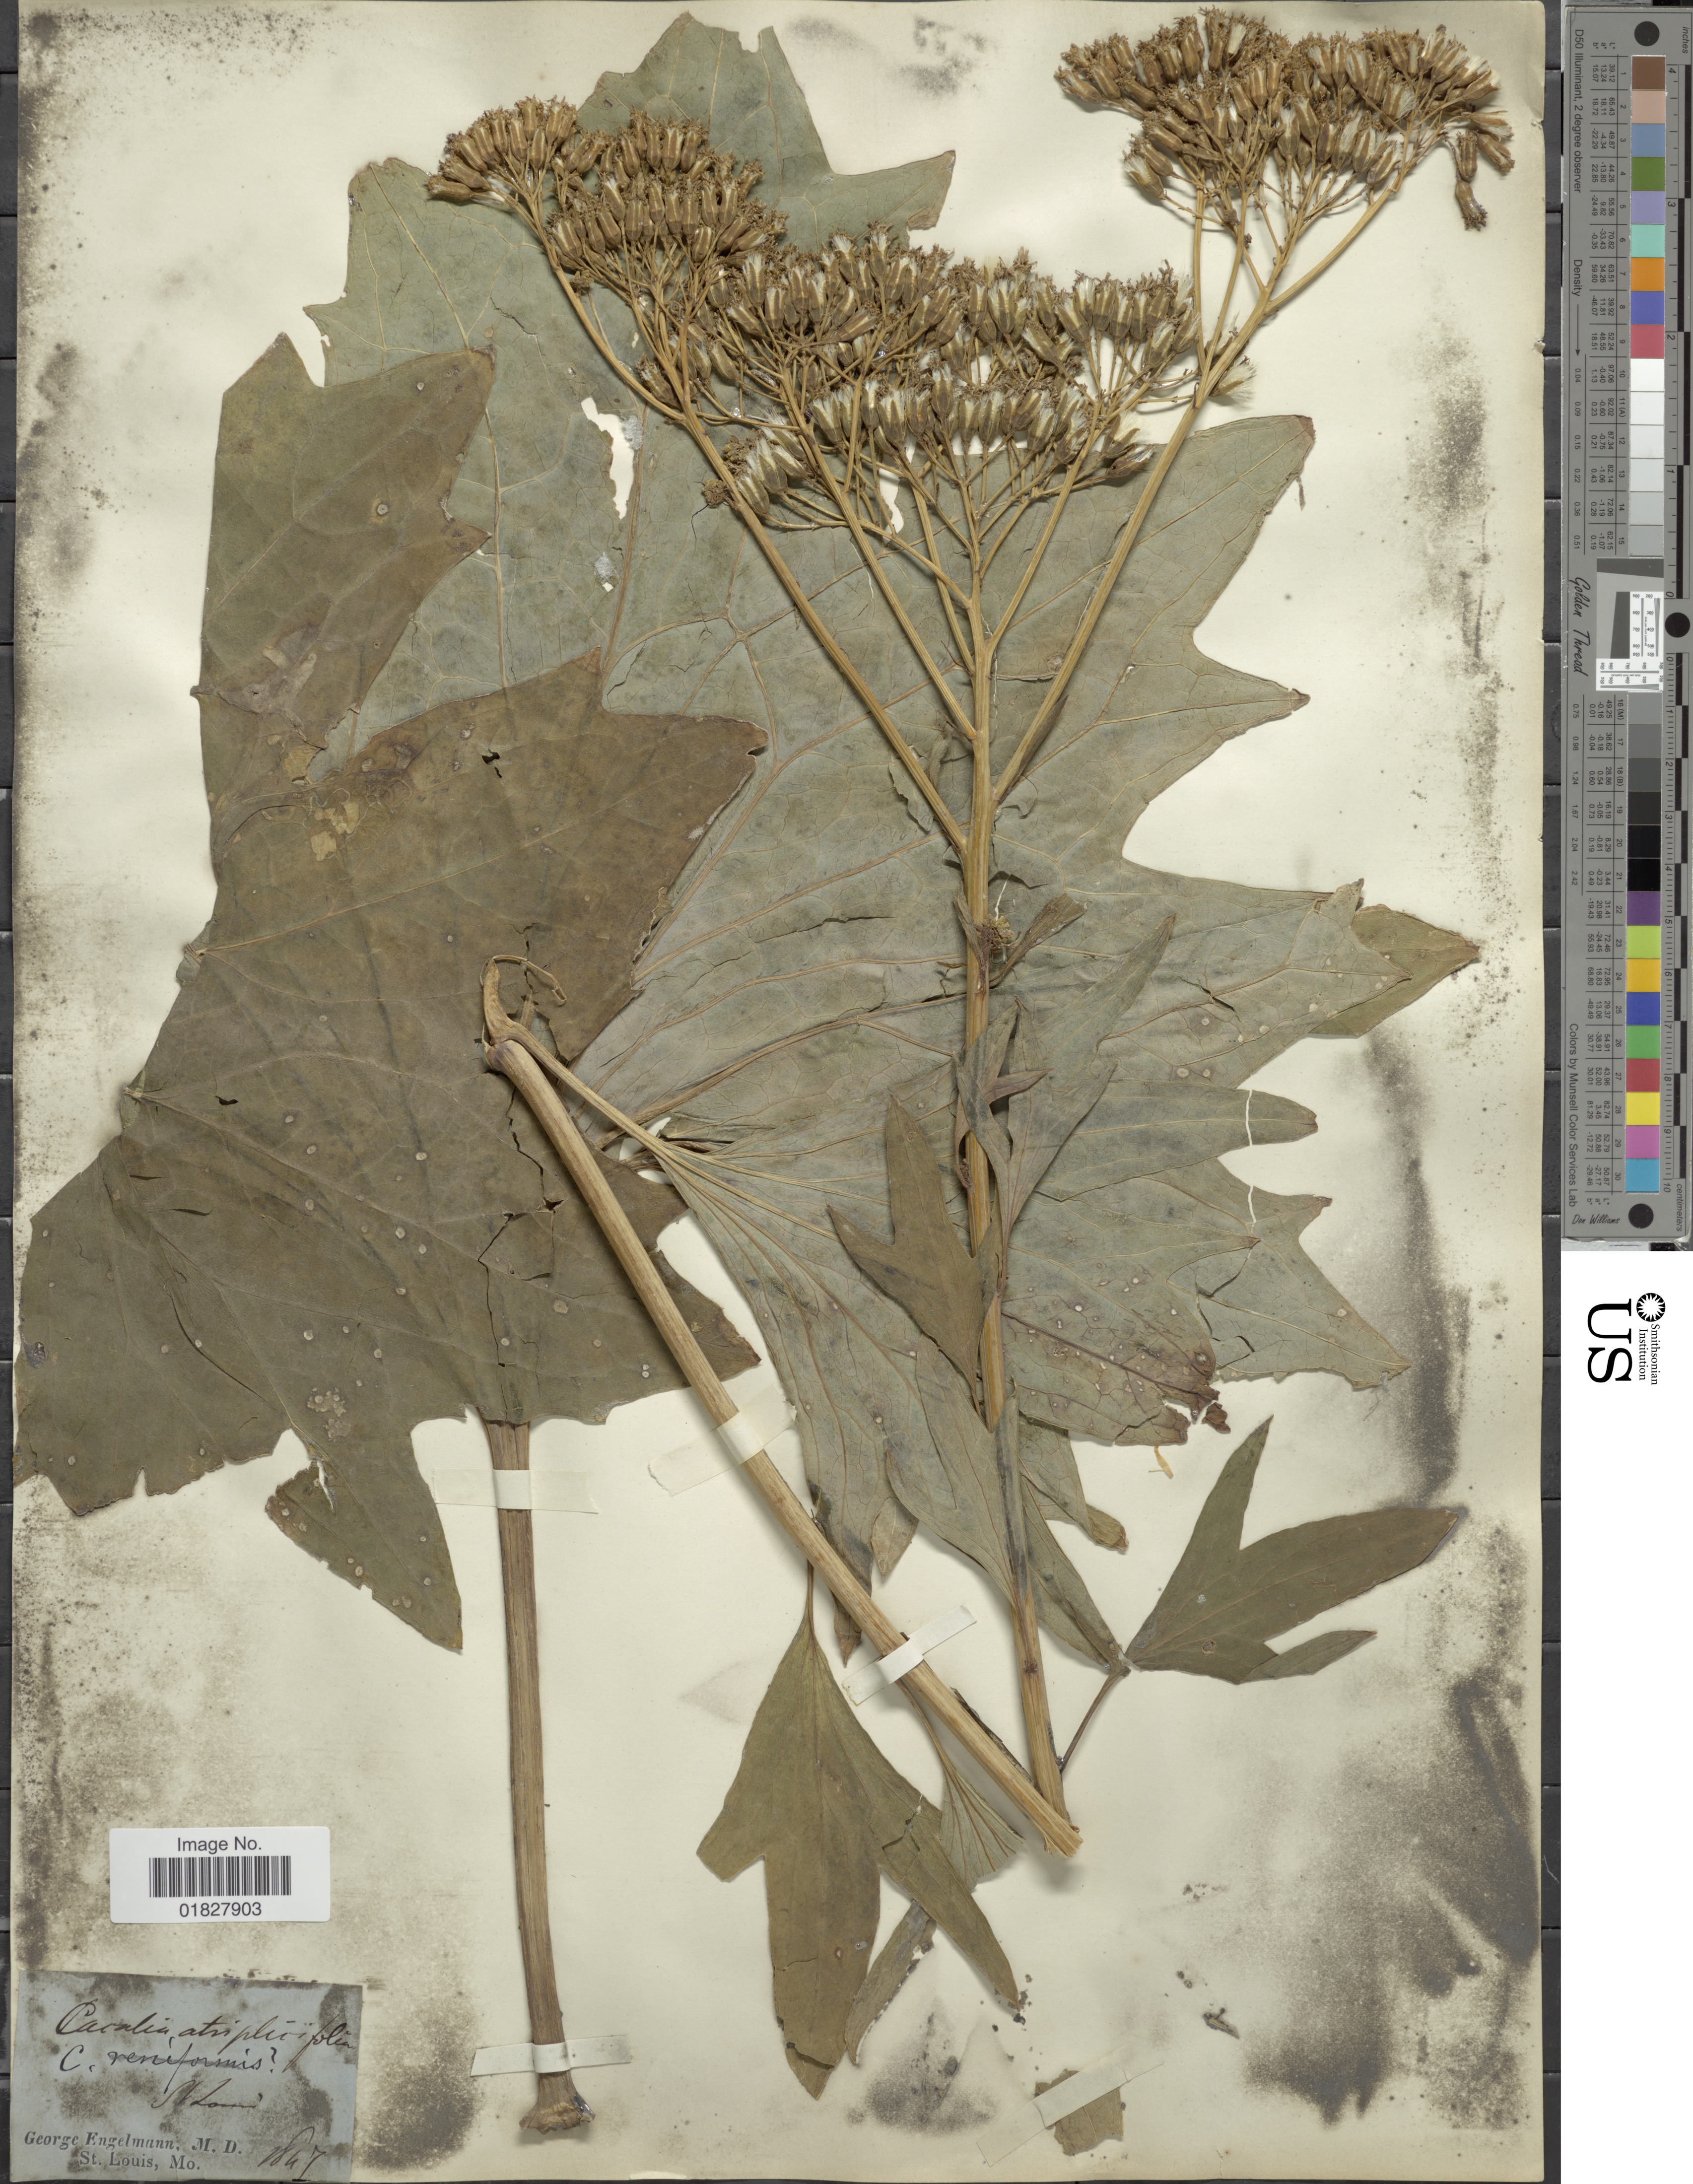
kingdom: Plantae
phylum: Tracheophyta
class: Magnoliopsida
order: Asterales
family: Asteraceae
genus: Arnoglossum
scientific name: Arnoglossum atriplicifolium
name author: (L.) H. Rob.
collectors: G. Engelmann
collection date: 1847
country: United States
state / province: Missouri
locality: St. Louis